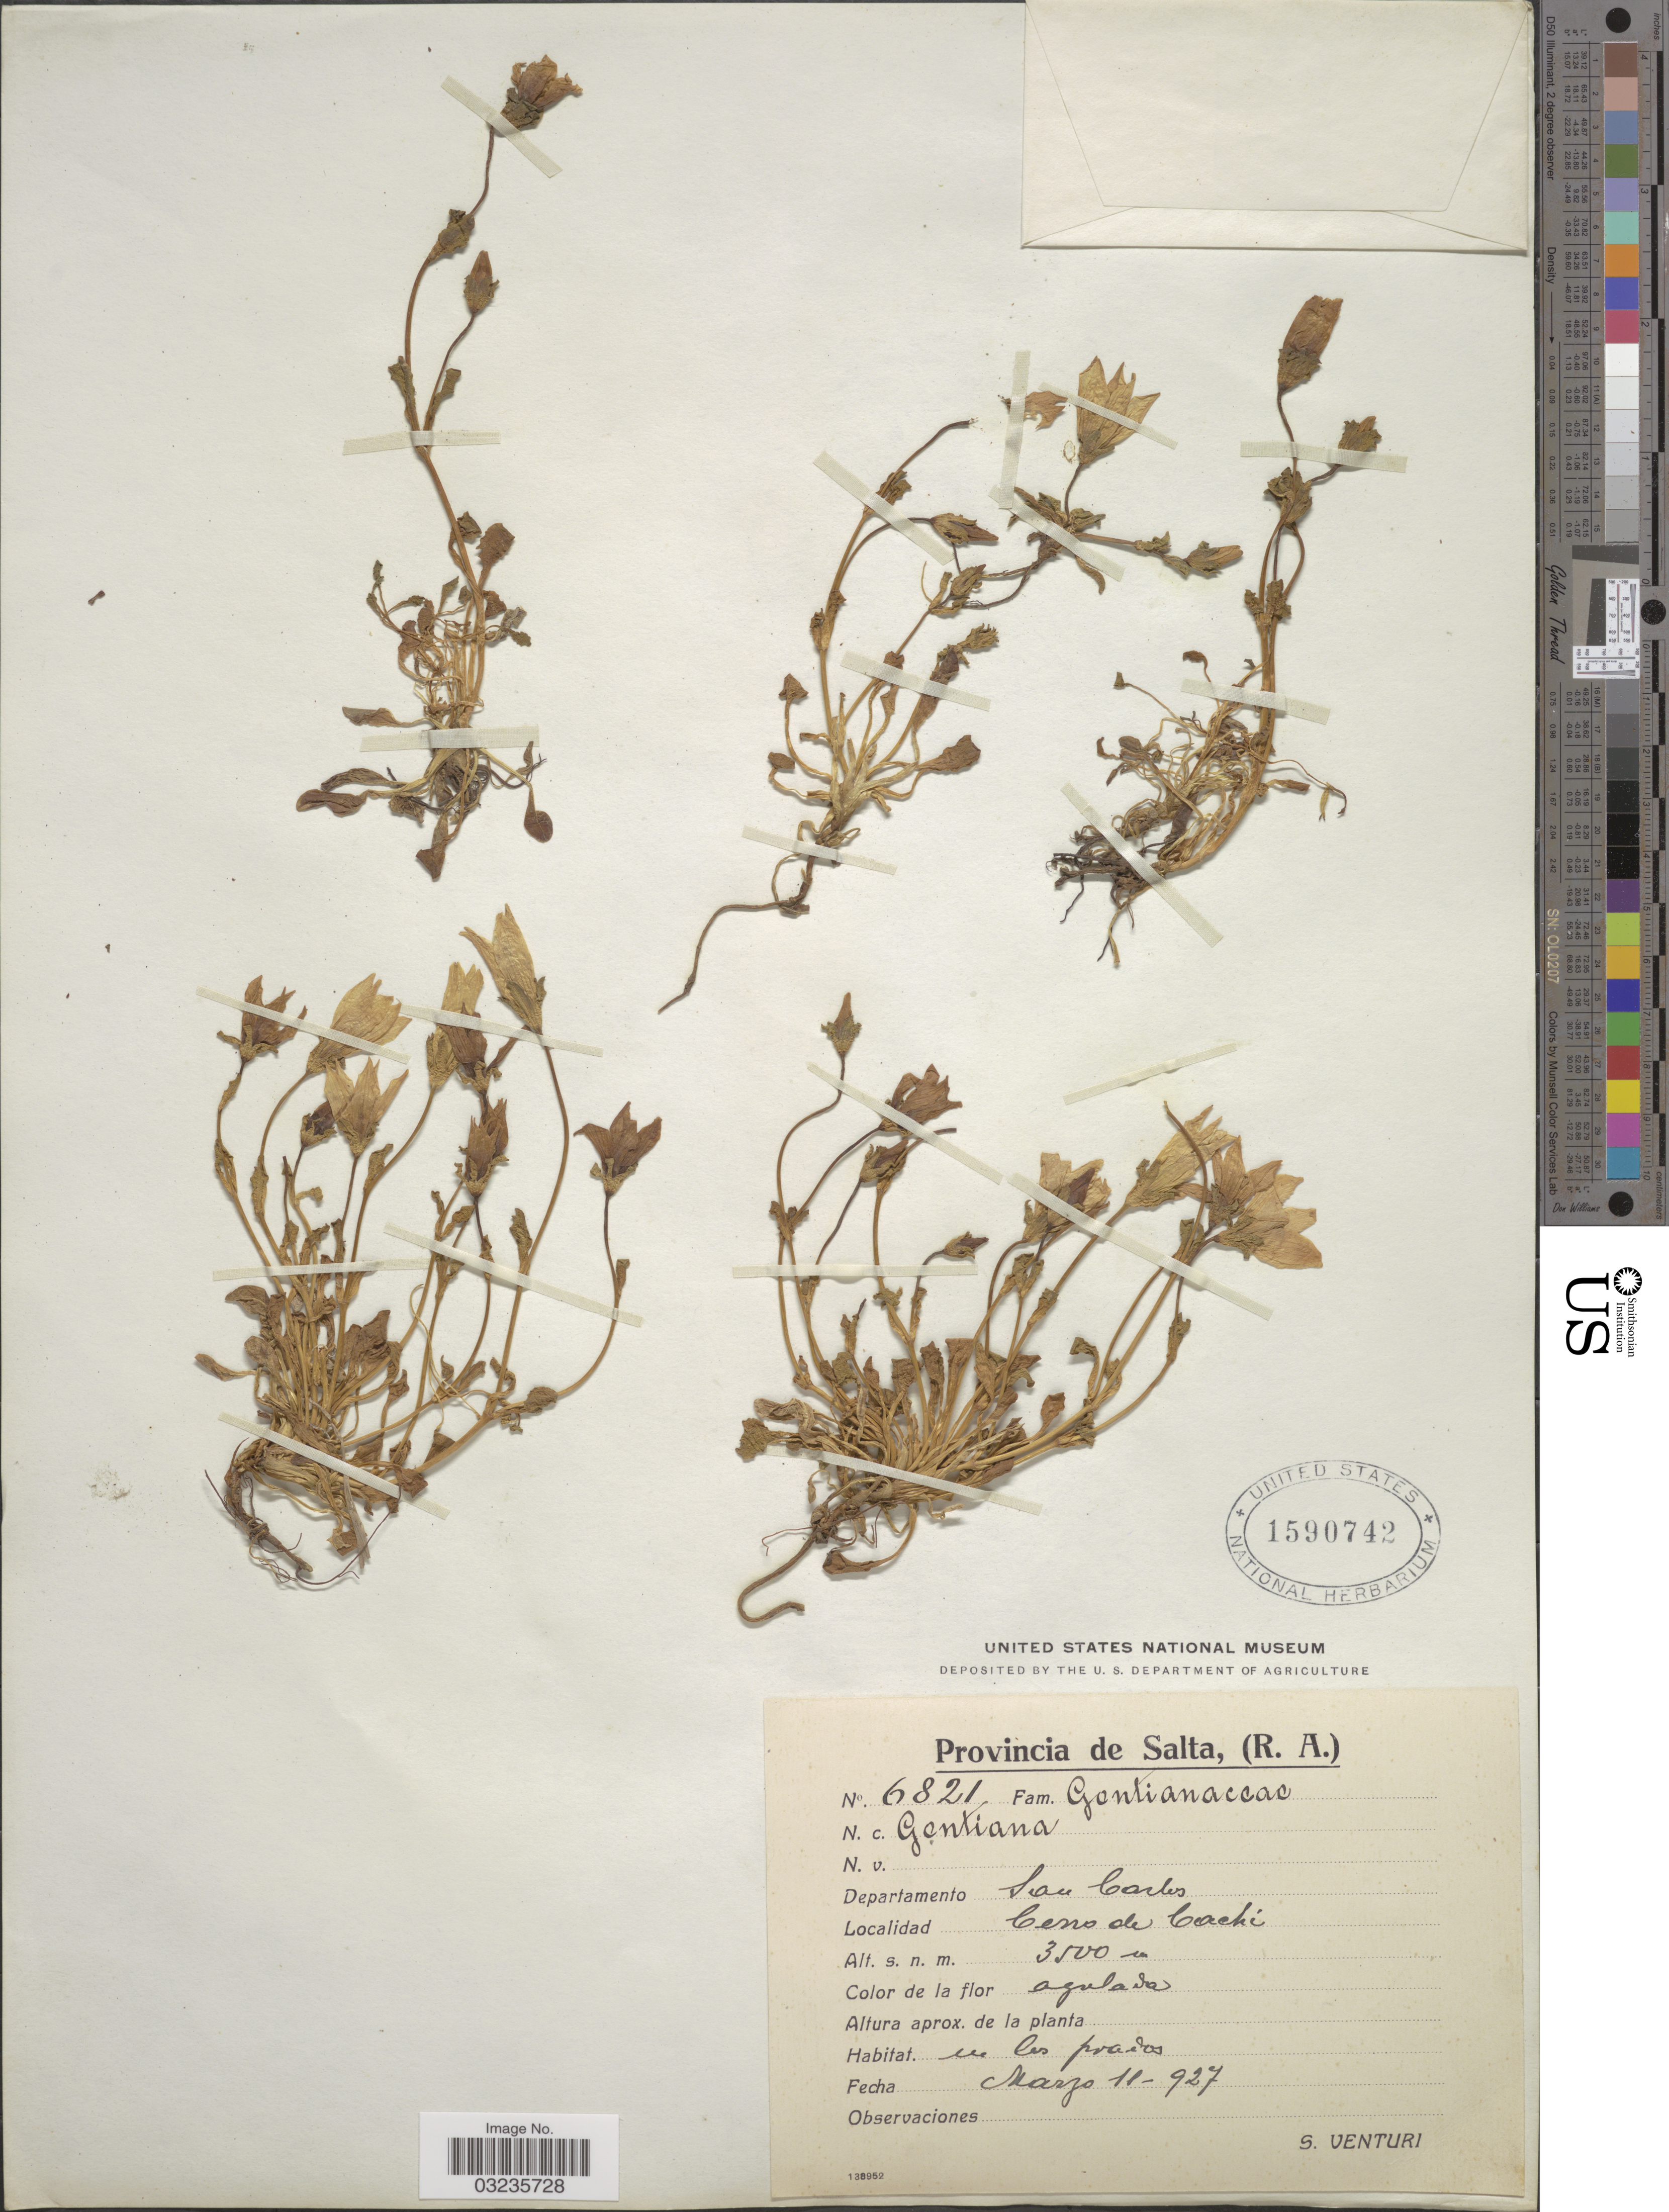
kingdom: Plantae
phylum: Tracheophyta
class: Magnoliopsida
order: Gentianales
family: Gentianaceae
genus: Gentiana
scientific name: Gentiana sp.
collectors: S. Venturi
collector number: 6821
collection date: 1927-03-11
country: Argentina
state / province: Salta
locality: Departamento San Carlos. Cerro de Cachi.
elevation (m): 3500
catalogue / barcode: US 1590742